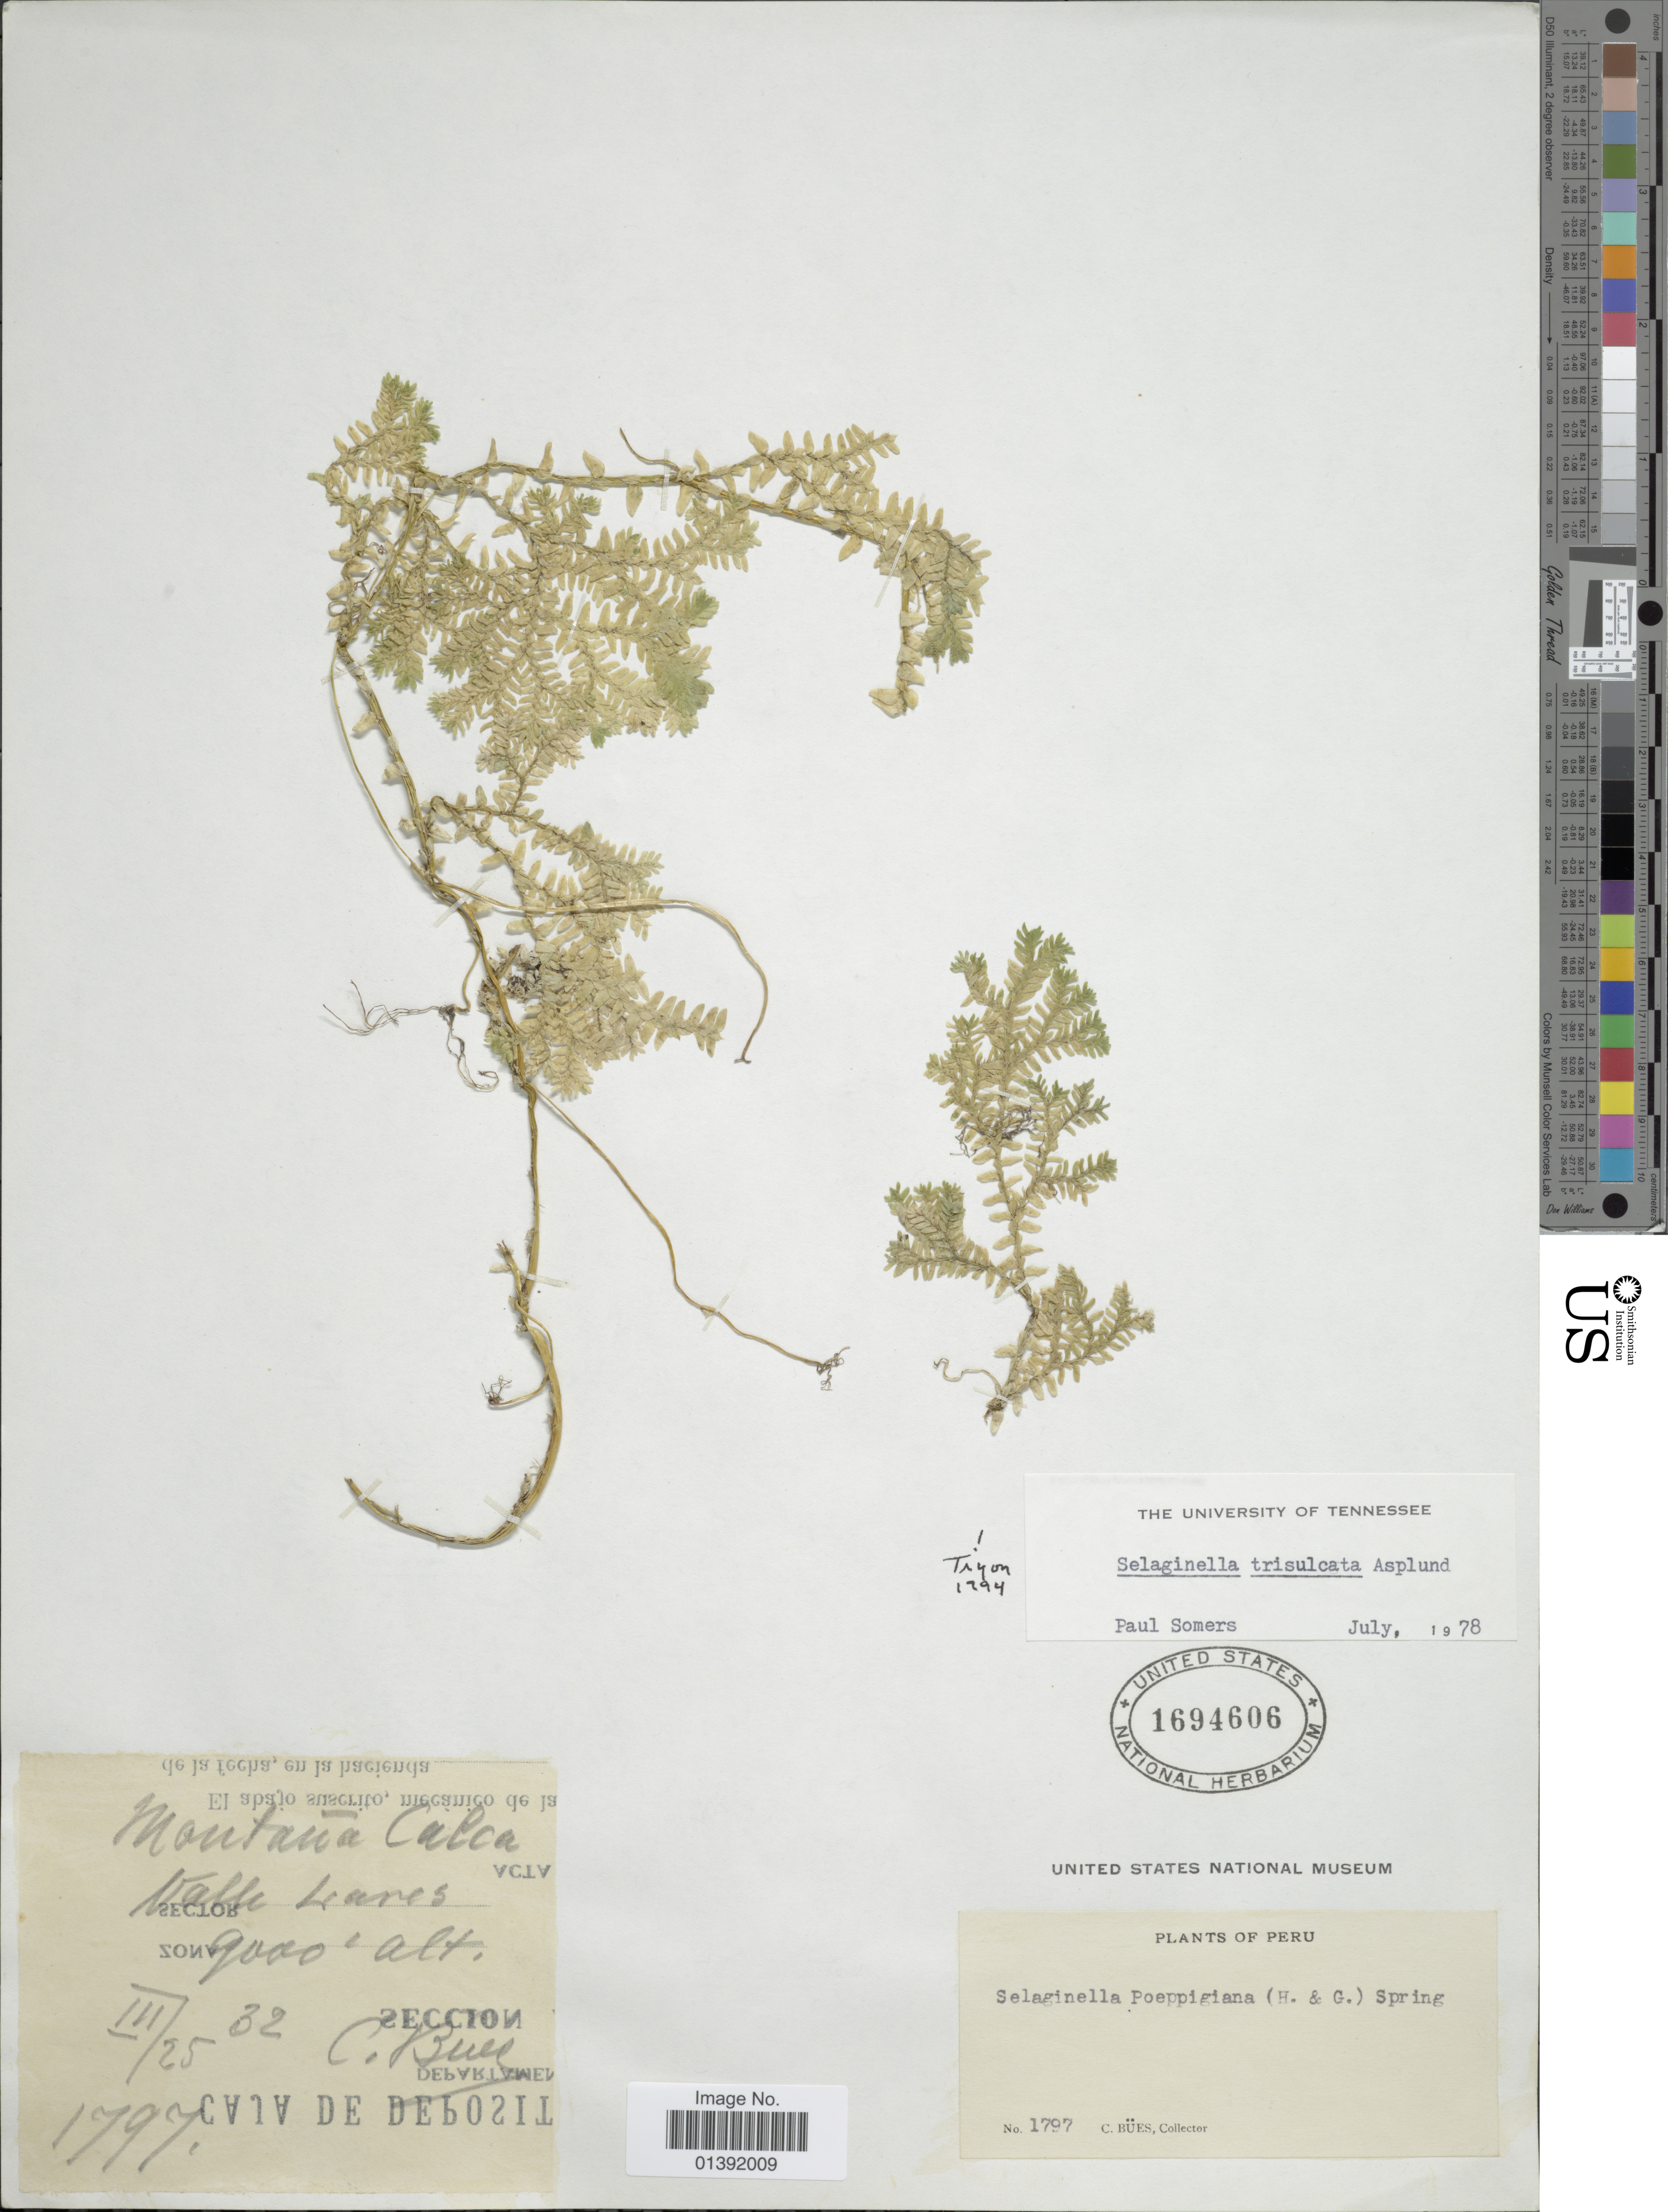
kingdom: Plantae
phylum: Tracheophyta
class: Lycopodiopsida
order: Selaginellales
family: Selaginellaceae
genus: Selaginella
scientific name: Selaginella trisulcata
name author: Aspl.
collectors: C. Bues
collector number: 1797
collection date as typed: Transcribed d/m/y: 25/3/32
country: Peru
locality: Montana Calca Valle Lares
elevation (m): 2743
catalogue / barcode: US 1694606